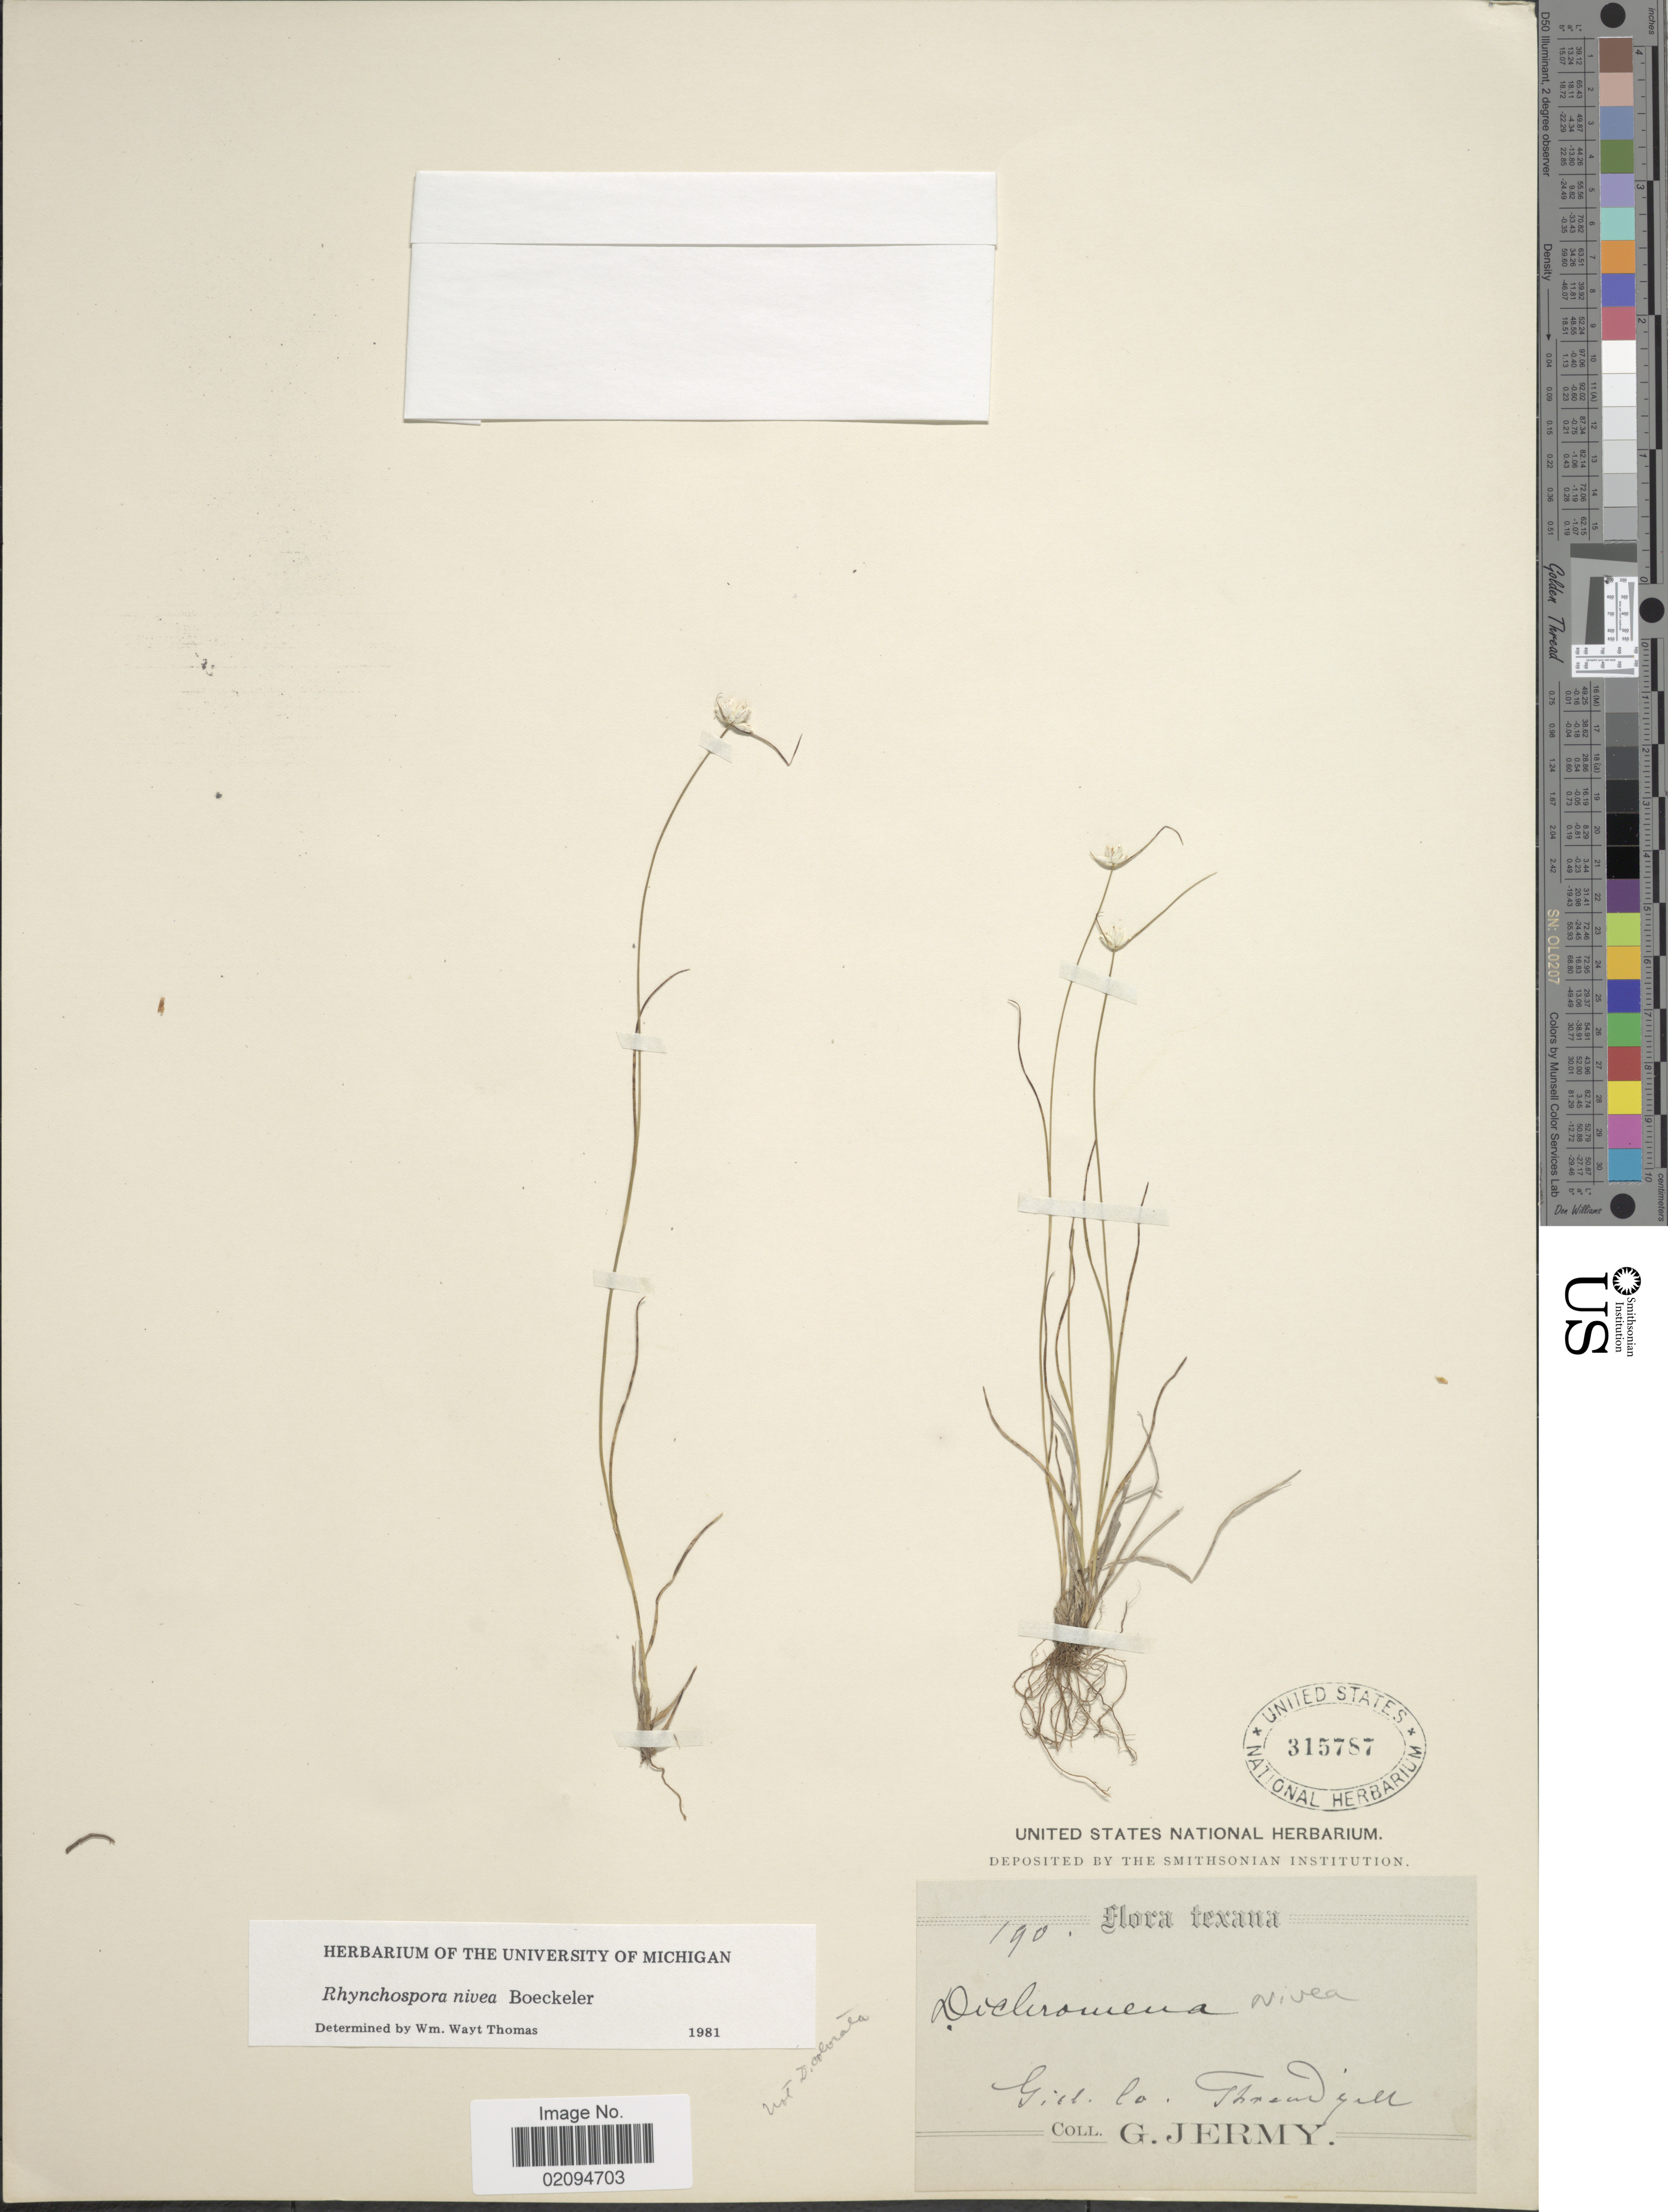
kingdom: Plantae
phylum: Tracheophyta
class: Liliopsida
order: Poales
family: Cyperaceae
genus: Rhynchospora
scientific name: Rhynchospora nivea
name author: Boeckeler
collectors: G. Jermy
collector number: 190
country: United States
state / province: Texas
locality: Gill. Co. Threadgill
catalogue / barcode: US 315787